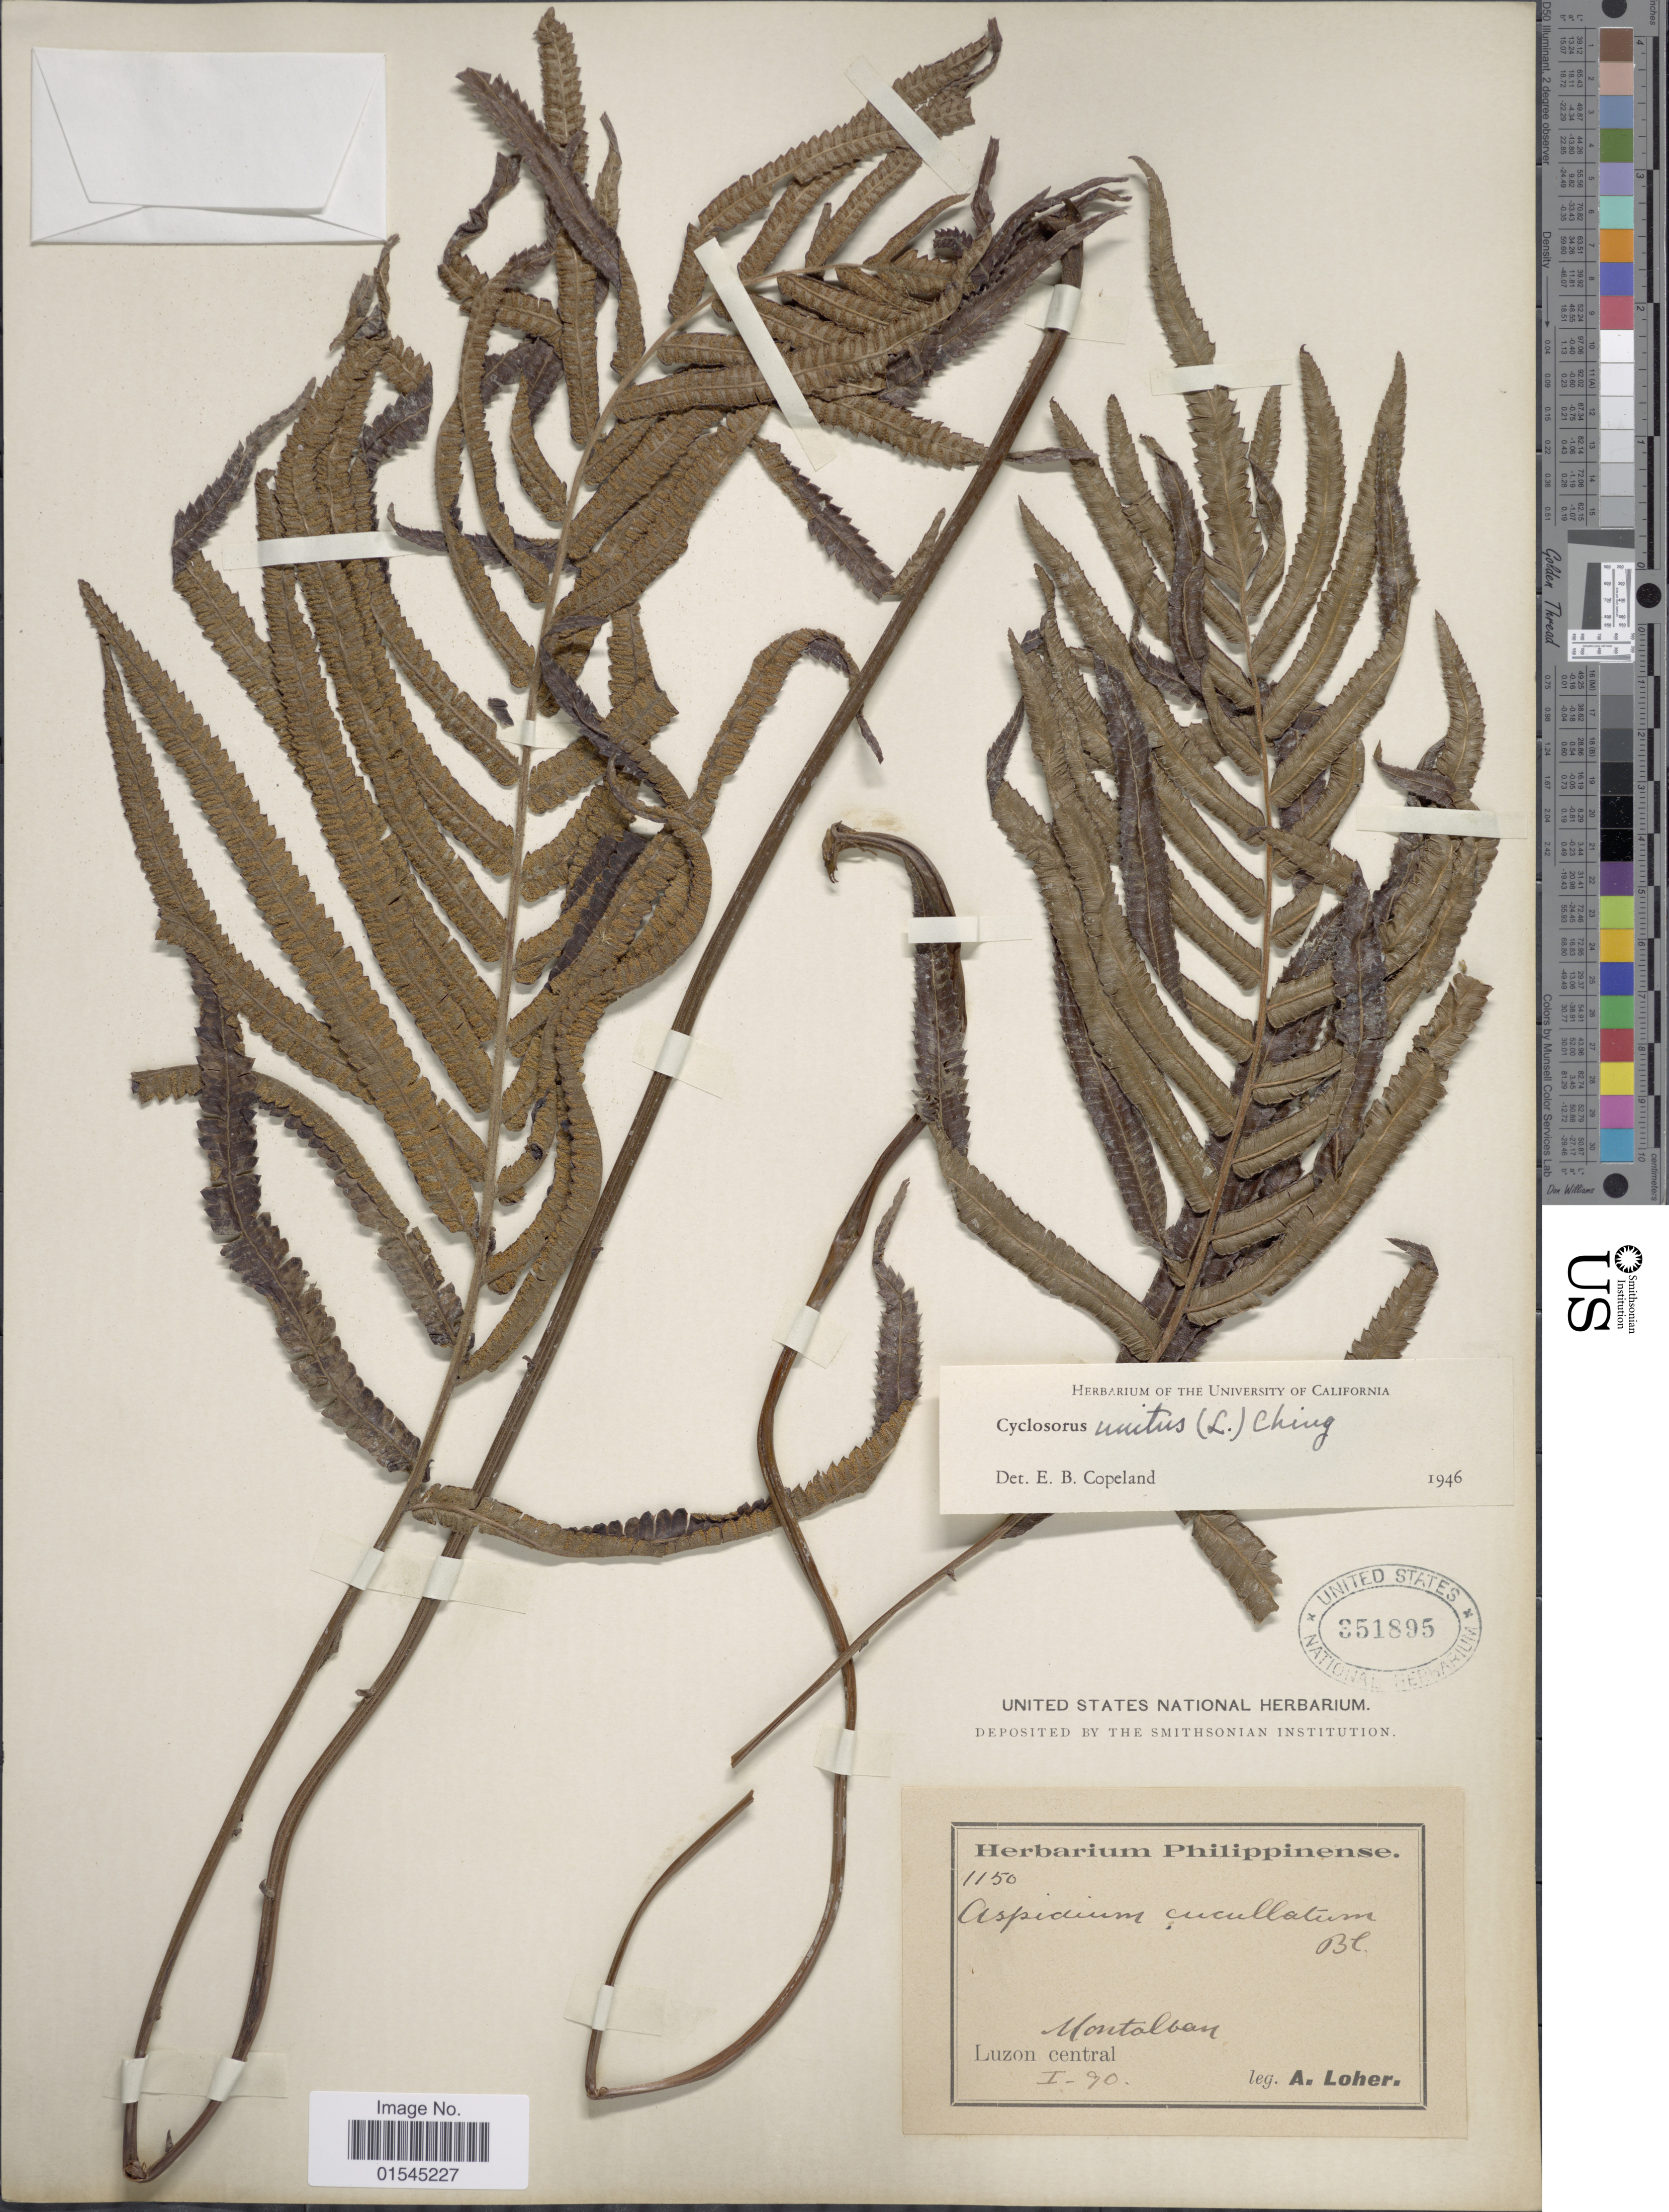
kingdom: Plantae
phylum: Tracheophyta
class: Polypodiopsida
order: Polypodiales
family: Thelypteridaceae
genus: Sphaerostephanos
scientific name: Sphaerostephanos unitus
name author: (L.) Holttum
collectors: A. Loher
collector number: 1150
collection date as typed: Transcribed d/m/y: /1/90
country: Philippines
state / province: Central Luzon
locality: Montalban, Luzon Central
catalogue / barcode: US 351895